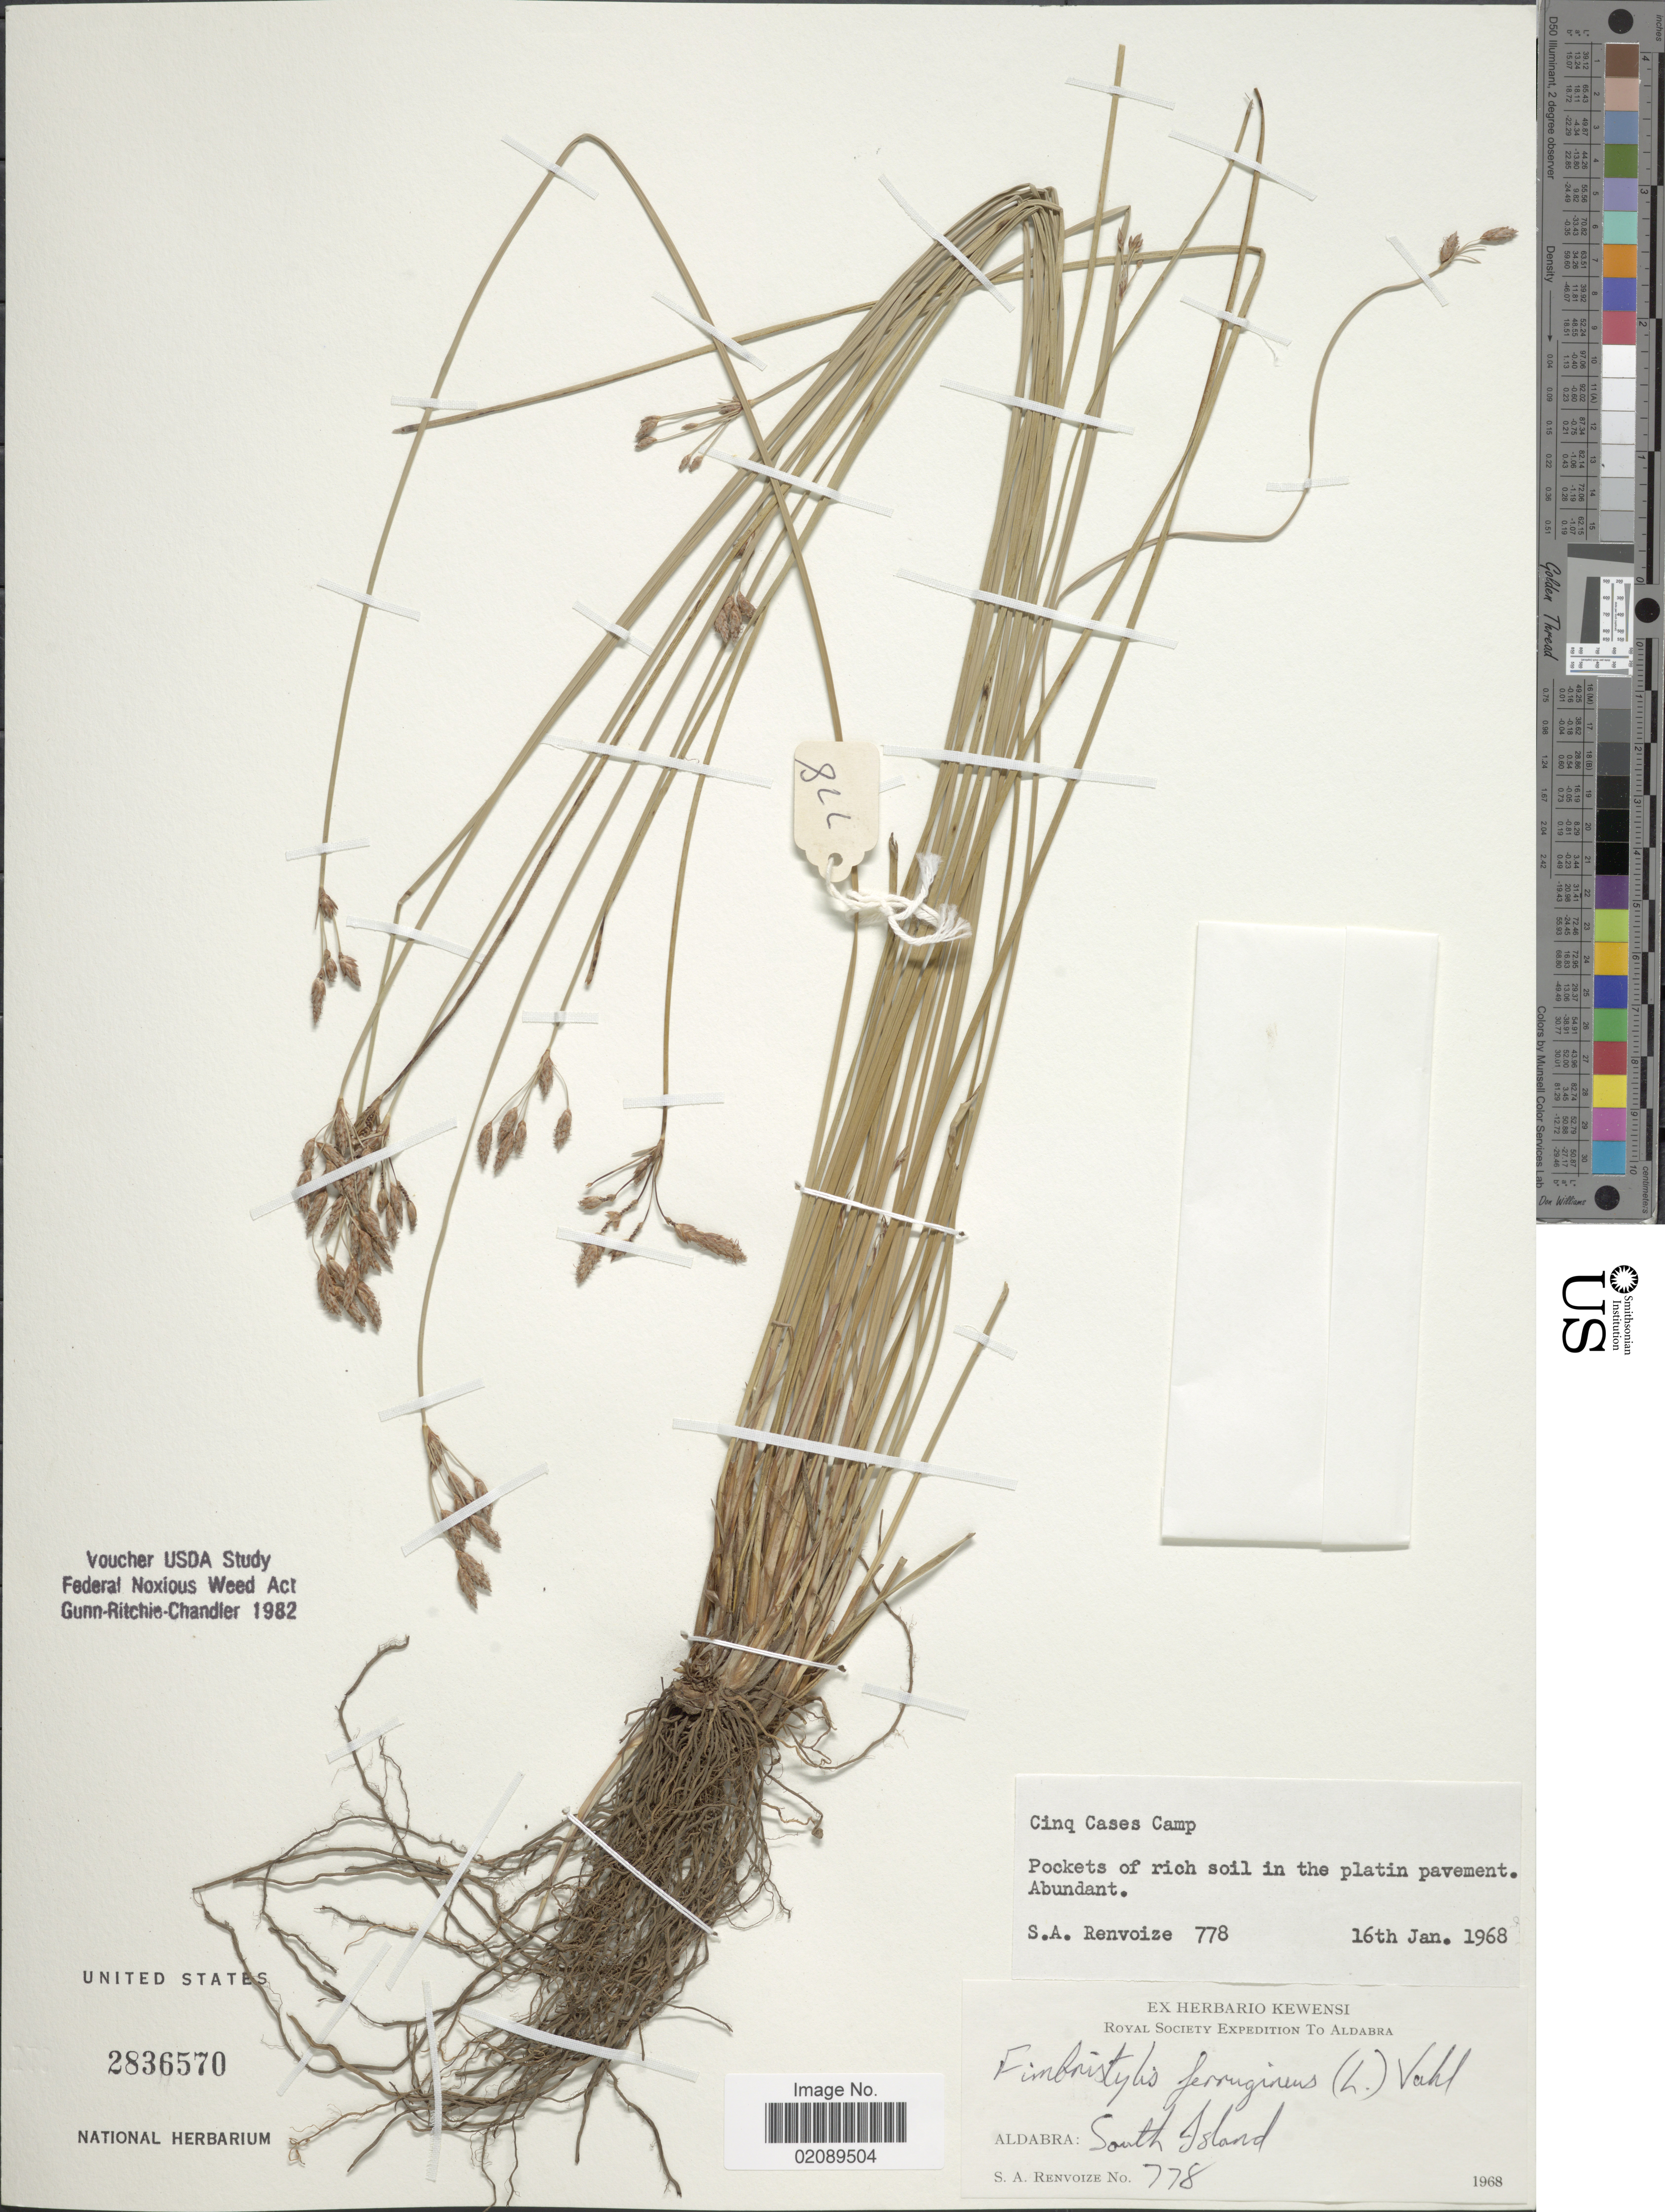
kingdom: Plantae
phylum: Tracheophyta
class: Liliopsida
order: Poales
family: Cyperaceae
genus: Fimbristylis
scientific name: Fimbristylis ferruginea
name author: (L.) Vahl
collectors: S. A. Renvoize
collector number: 778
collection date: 1968-01-16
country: Seychelles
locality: Cinq Cases Camp, Aldabra: South Island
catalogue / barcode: US 2836570